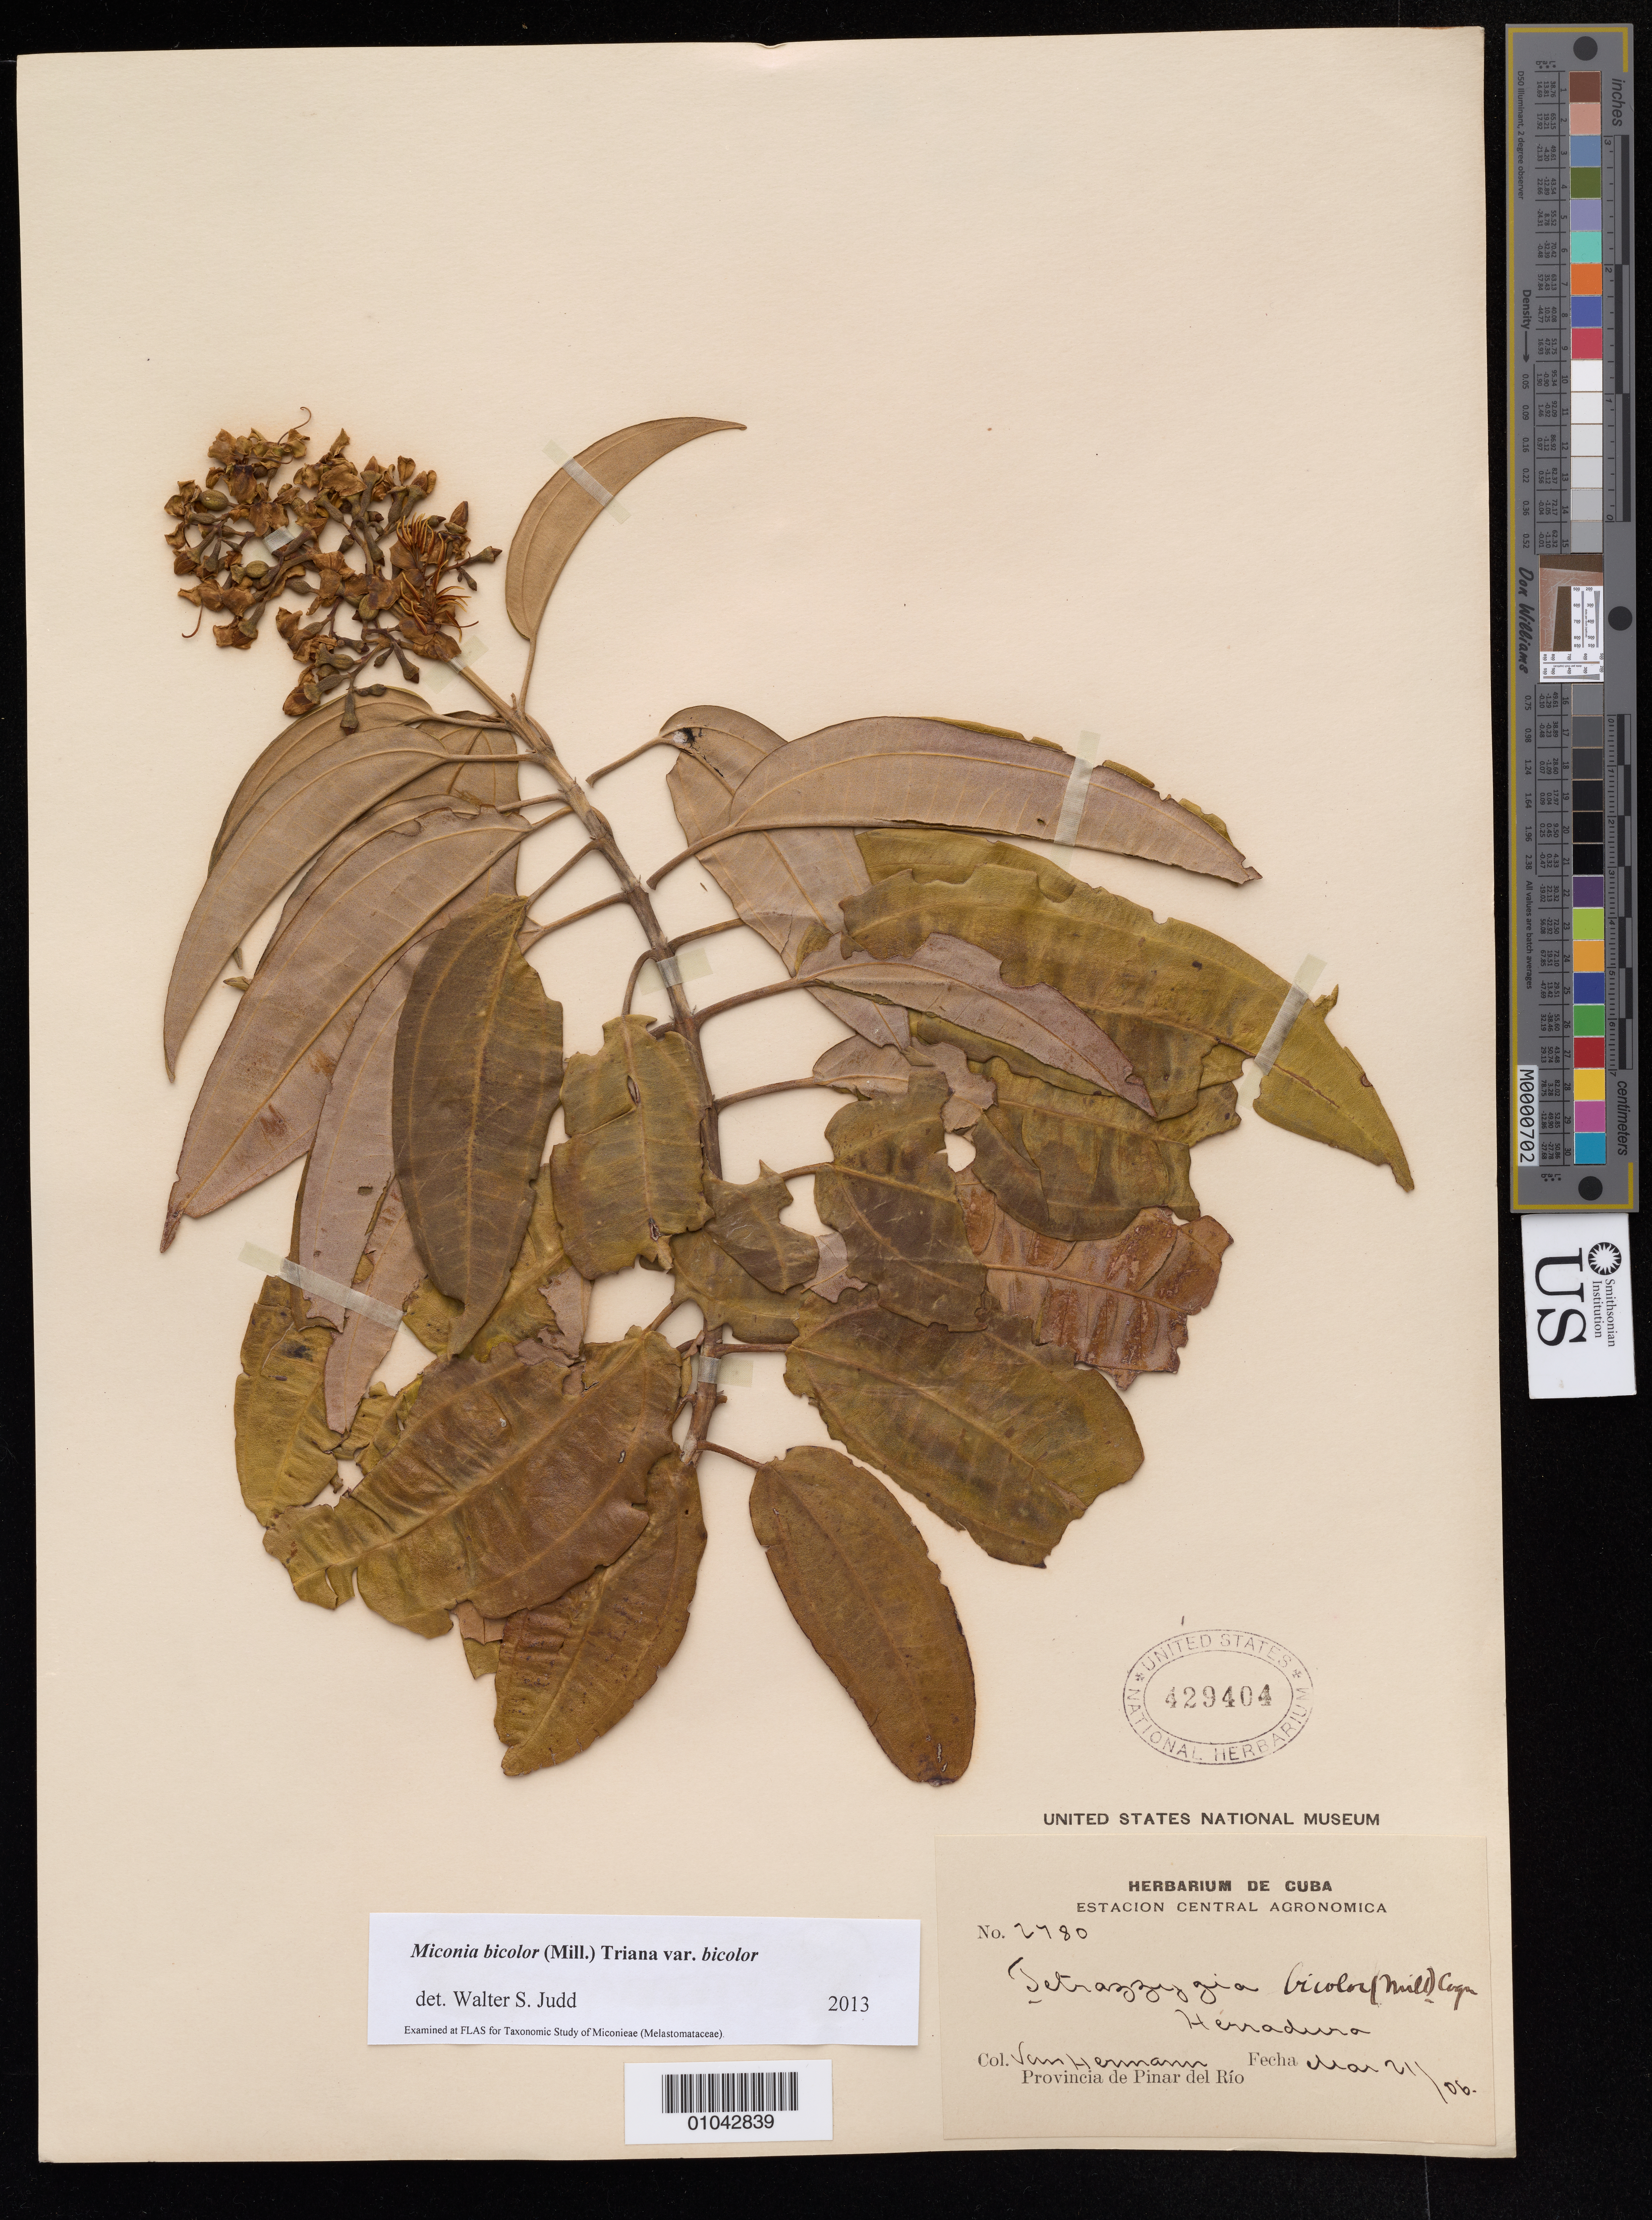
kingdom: Plantae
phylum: Tracheophyta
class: Magnoliopsida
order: Myrtales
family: Melastomataceae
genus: Miconia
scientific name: Miconia bicolor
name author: (Mill.) Triana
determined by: Judd, Walter S.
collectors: H. A. Van Hermann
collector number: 2780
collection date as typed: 21 Mar 1906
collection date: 1906-03-21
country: Cuba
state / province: Pinar del Río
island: Cuba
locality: Hérradura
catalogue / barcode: US 429404